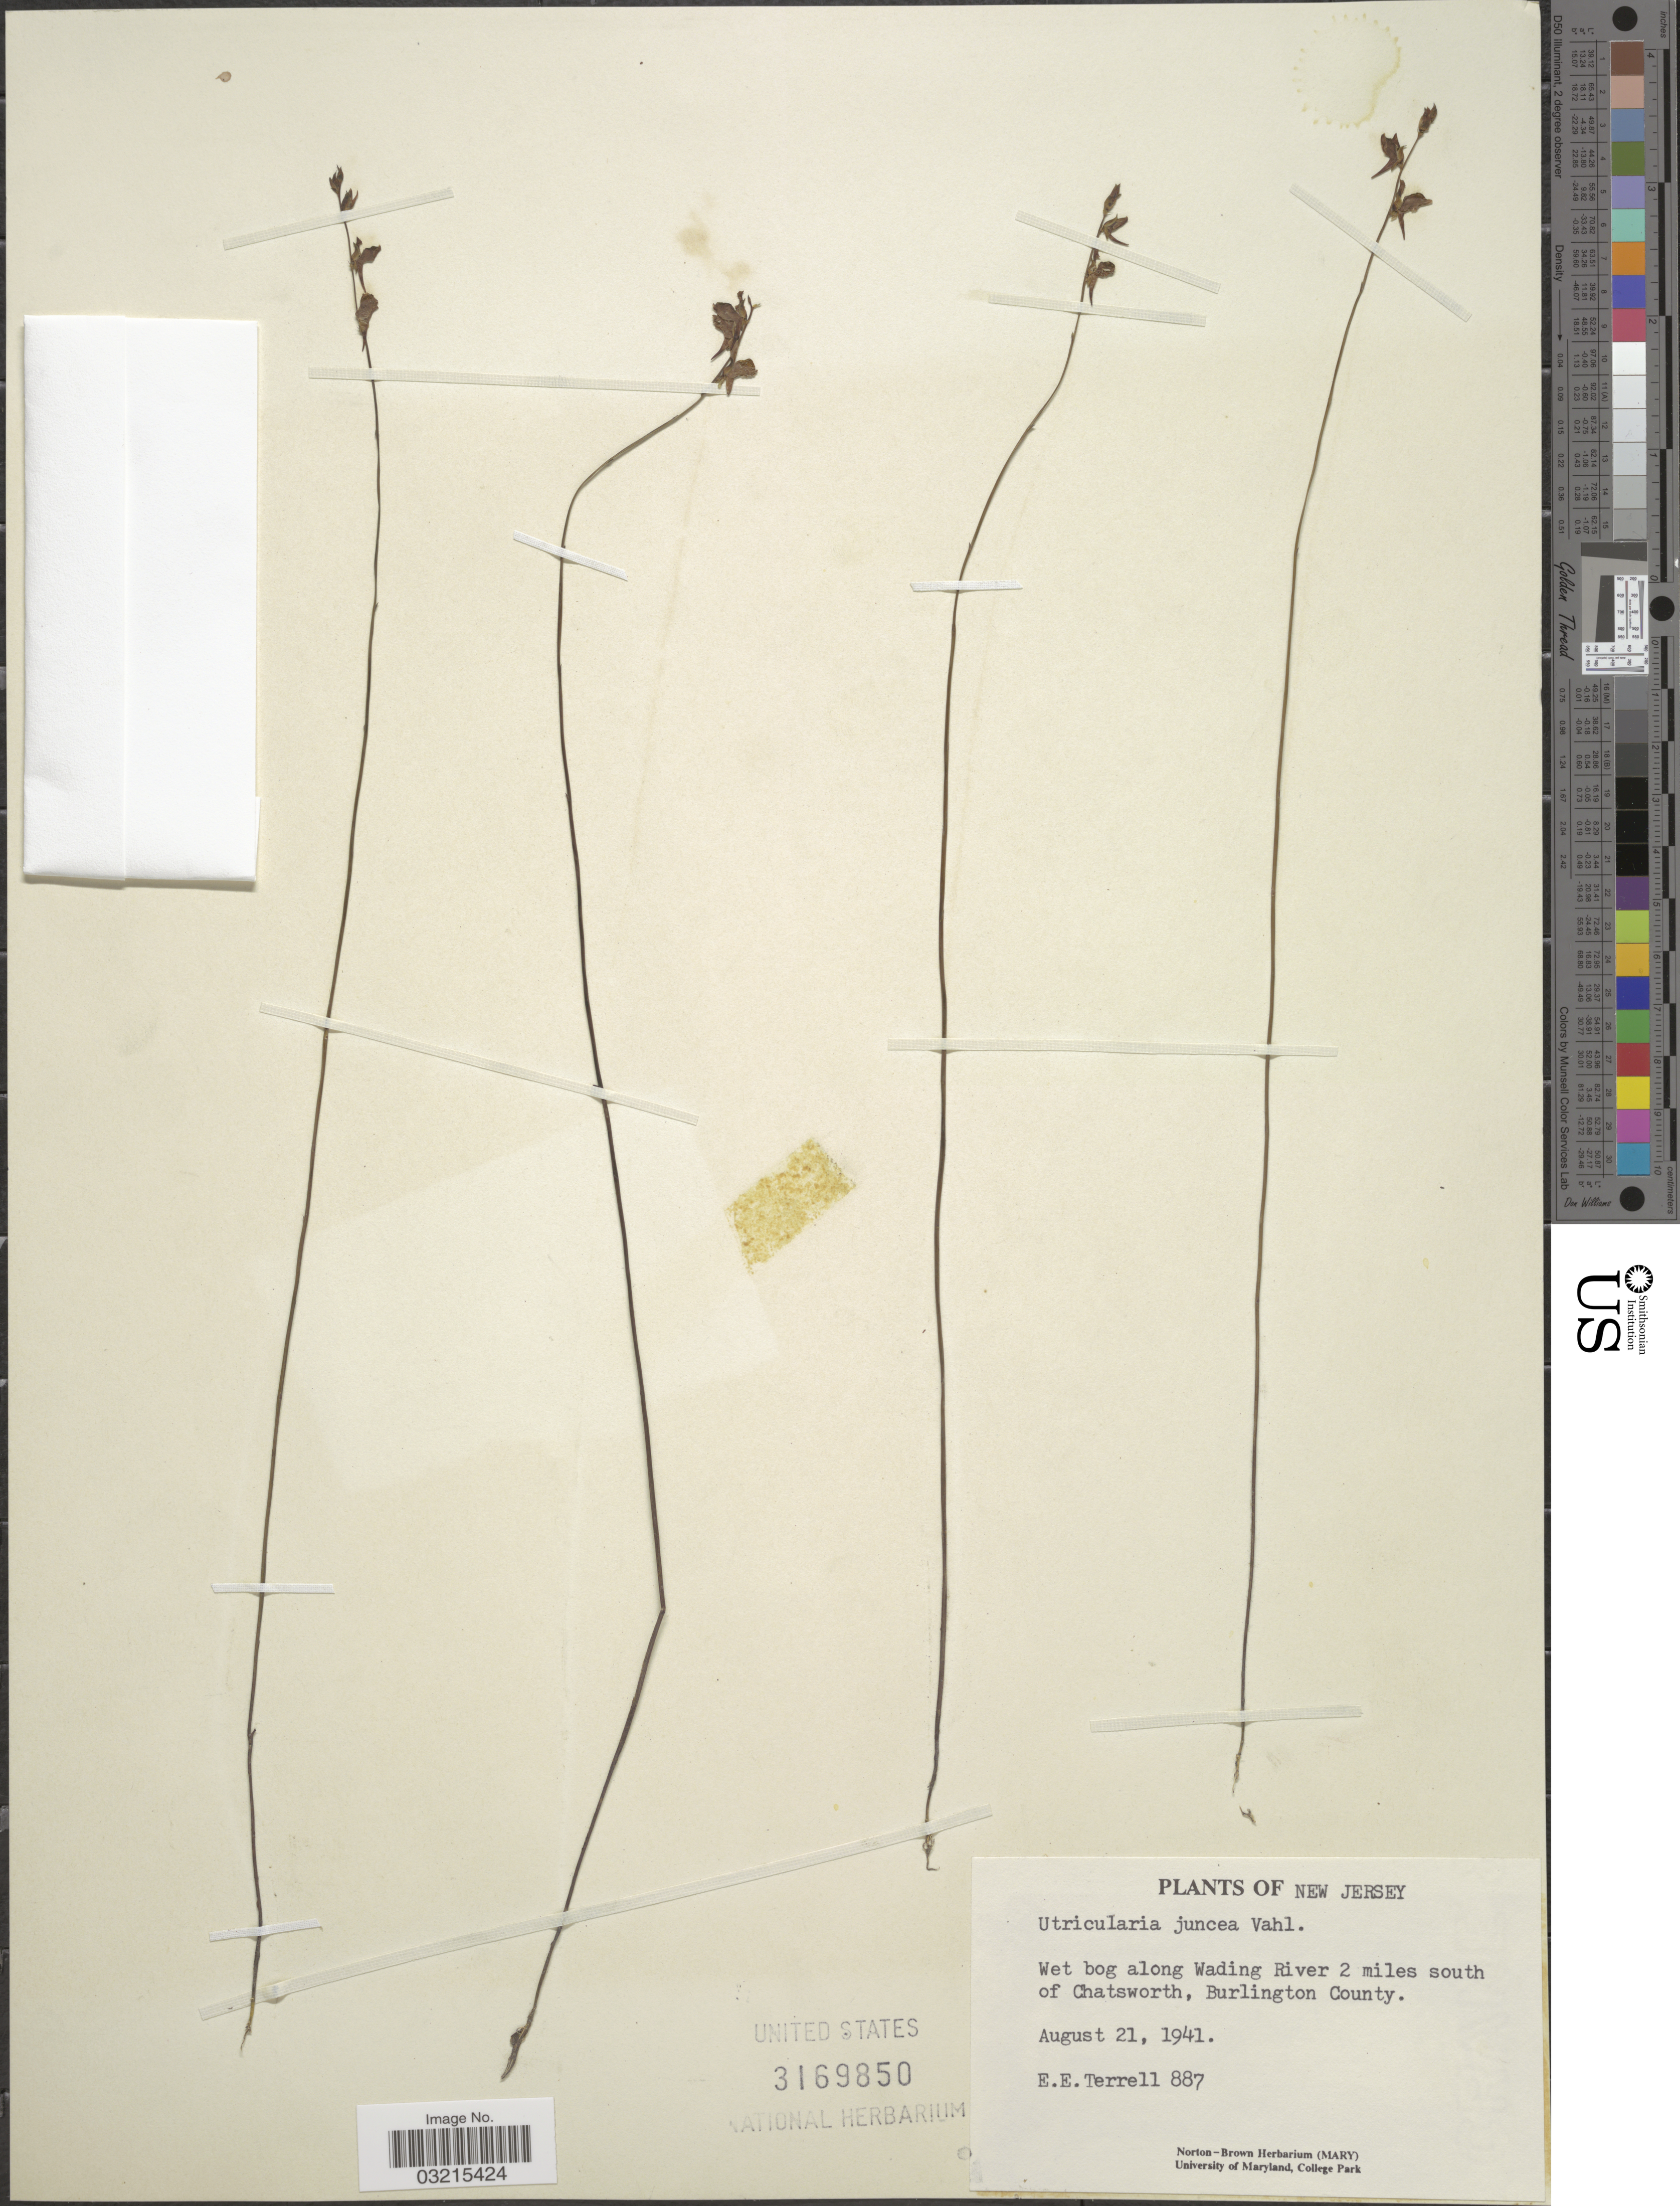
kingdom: Plantae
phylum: Tracheophyta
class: Magnoliopsida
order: Lamiales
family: Lentibulariaceae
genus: Utricularia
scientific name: Utricularia juncea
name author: Vahl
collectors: E. E. Terrell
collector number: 887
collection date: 1941-08-21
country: United States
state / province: New Jersey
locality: Wet bog along Wading River 2 miles south of Chatsworth, Burlington County.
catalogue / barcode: US 3169850